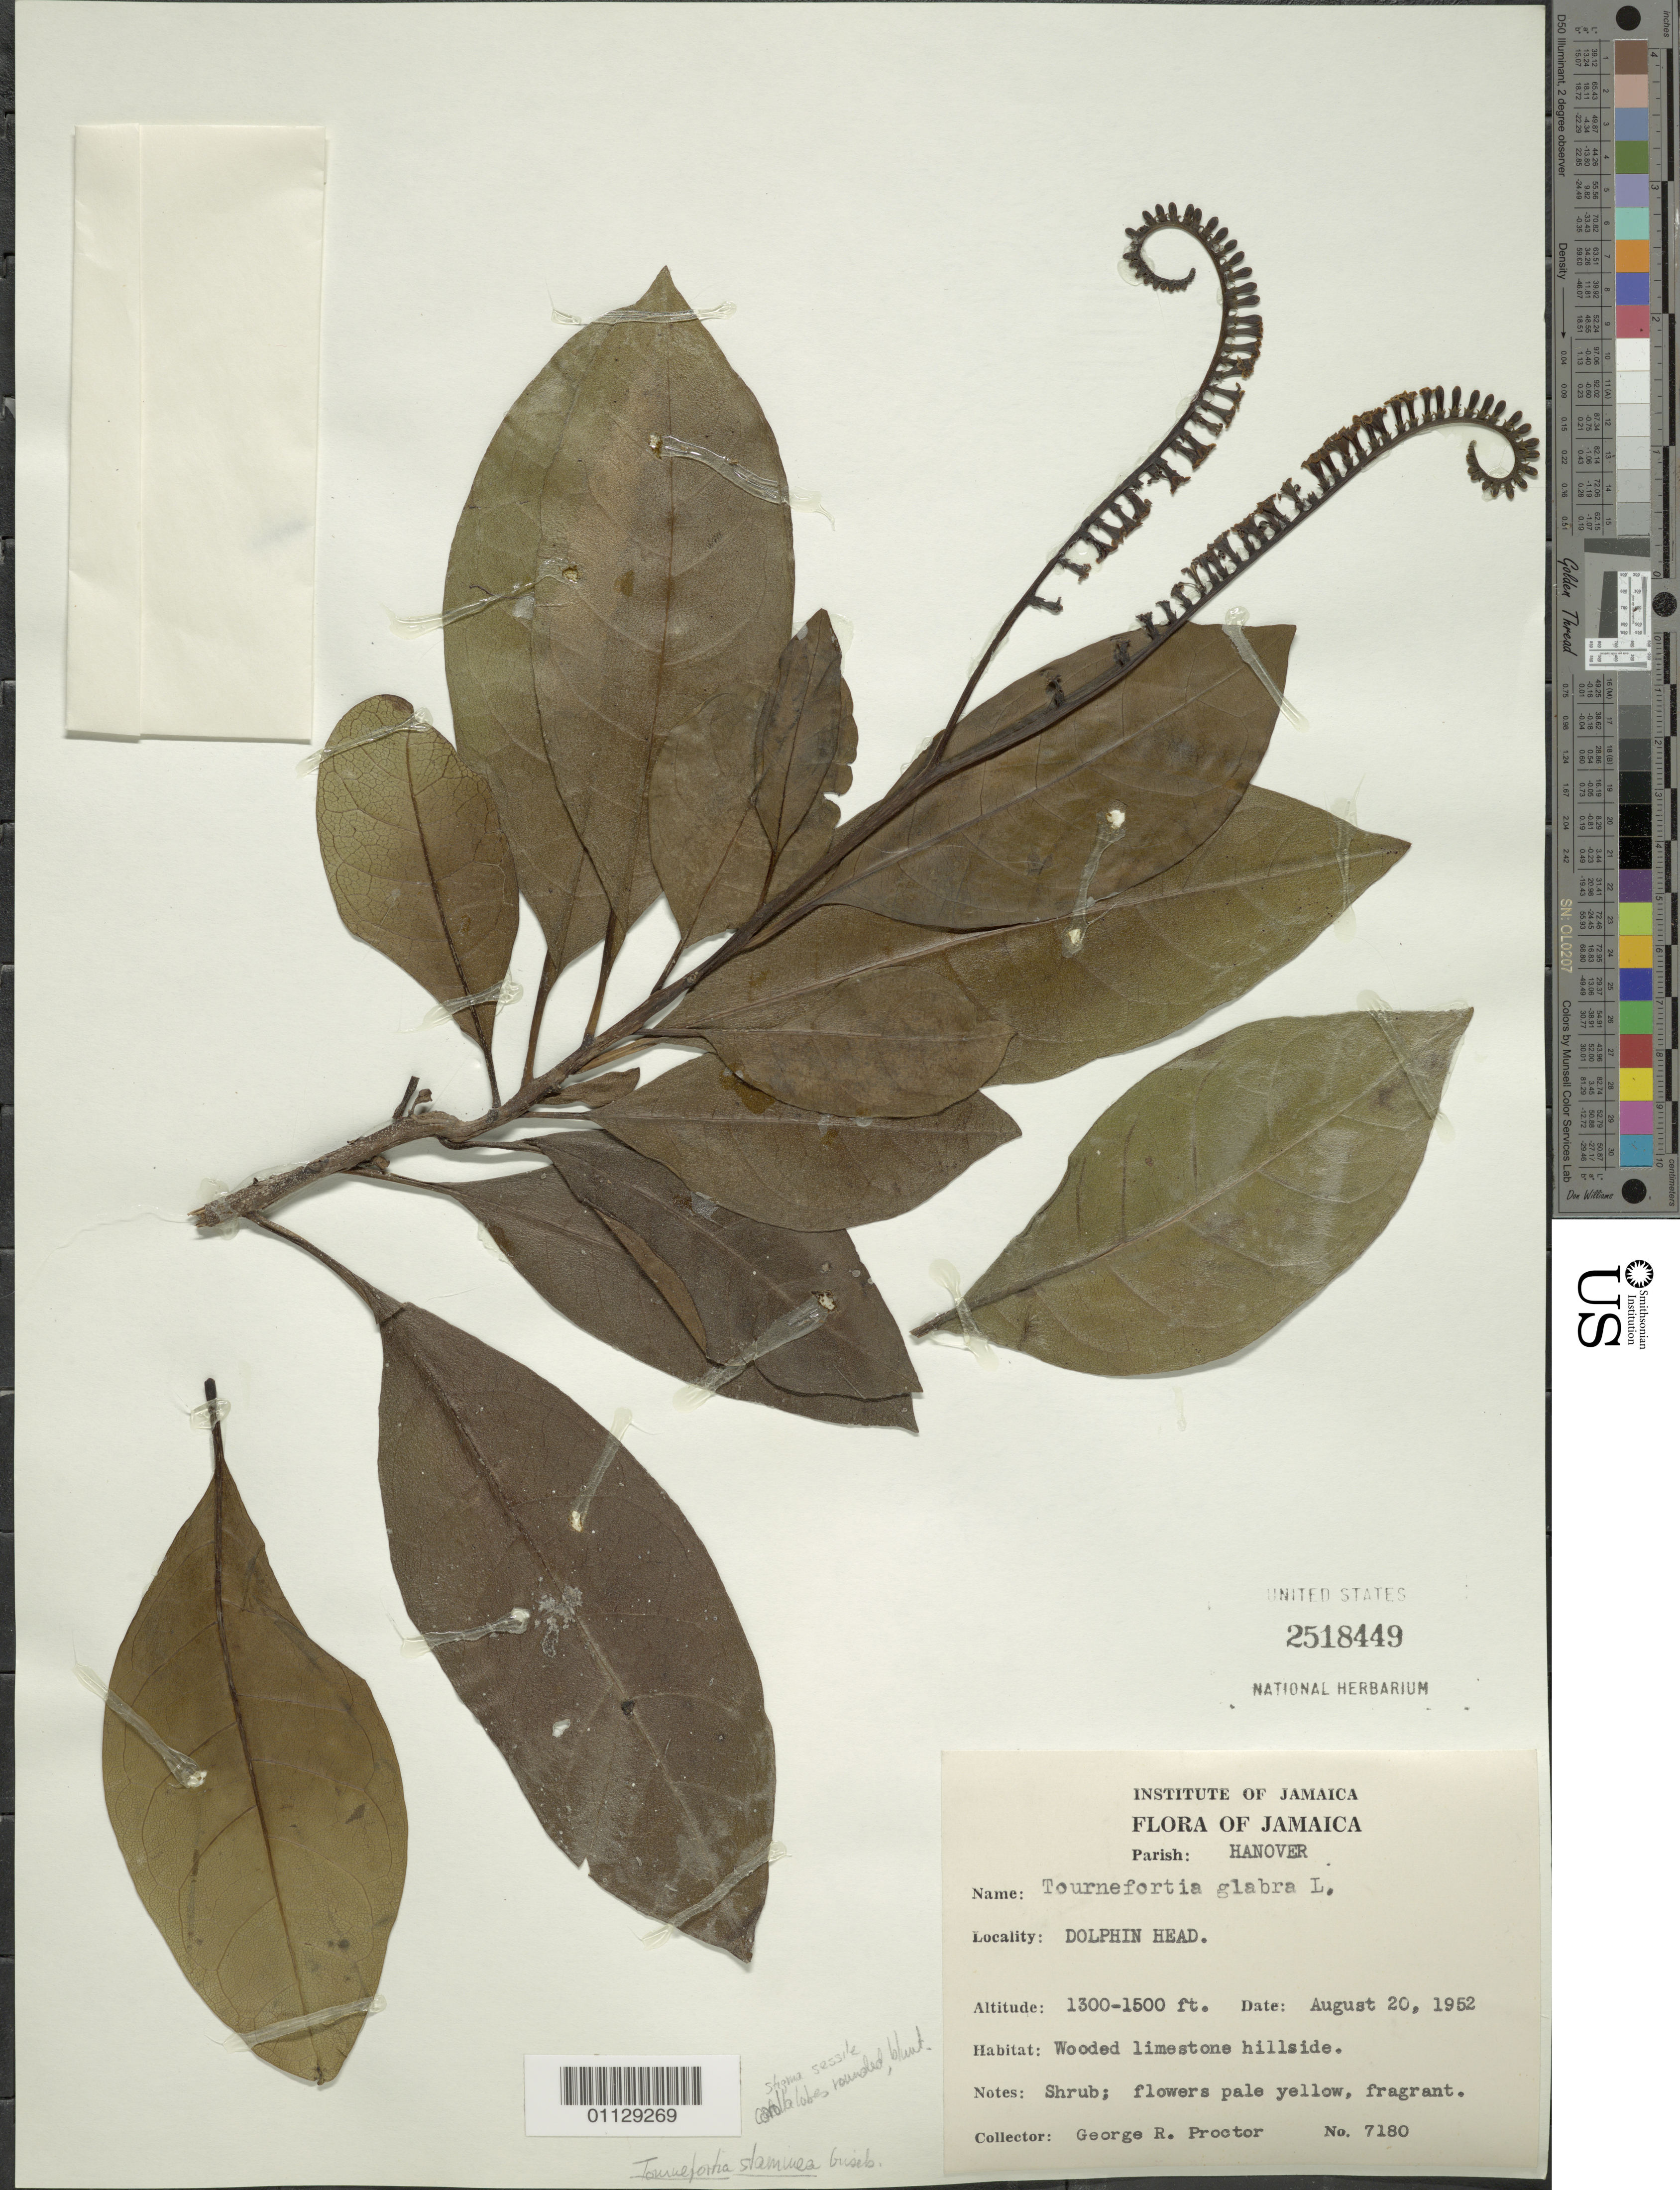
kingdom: Plantae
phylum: Tracheophyta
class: Magnoliopsida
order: Boraginales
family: Heliotropiaceae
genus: Tournefortia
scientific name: Tournefortia glabra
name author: L.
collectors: G. R. Proctor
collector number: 7180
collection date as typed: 20 Aug 1952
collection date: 1952-08-20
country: Jamaica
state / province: Hanover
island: Jamaica I.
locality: Wooded limestone hillside, Dolphin Head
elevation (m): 396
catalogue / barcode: US 2518449